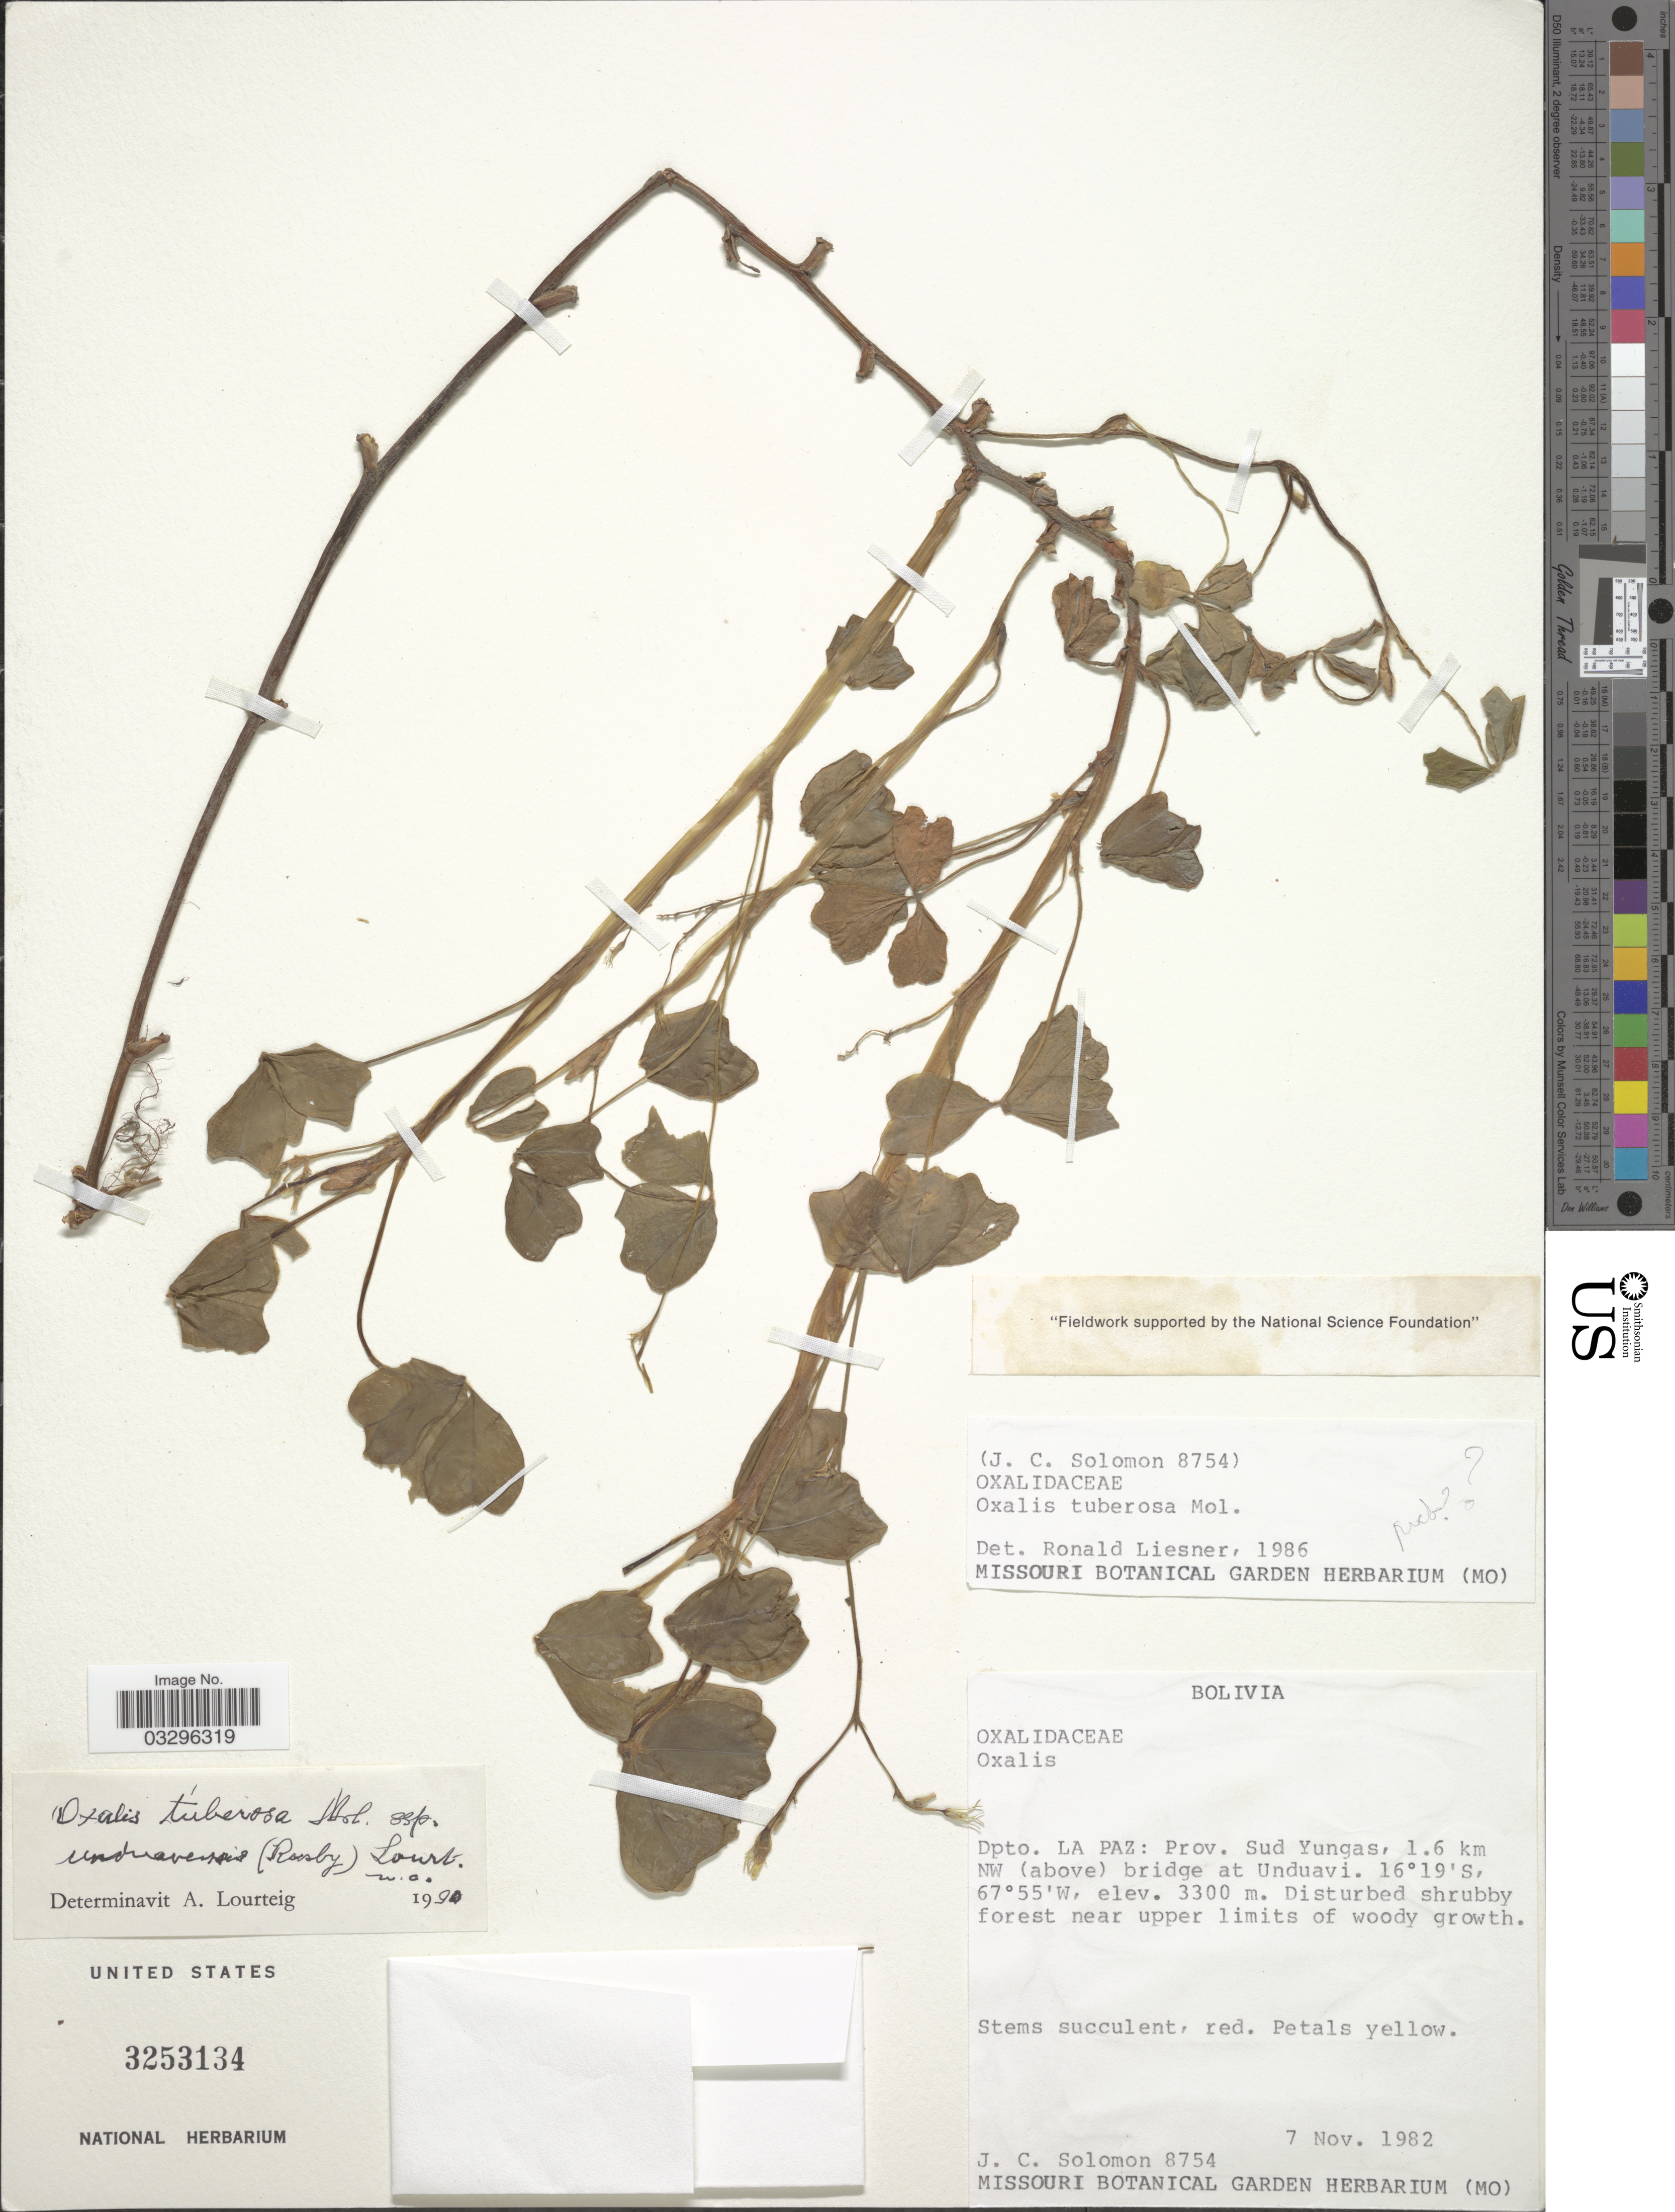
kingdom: Plantae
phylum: Tracheophyta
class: Magnoliopsida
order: Oxalidales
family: Oxalidaceae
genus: Oxalis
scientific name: Oxalis tuberosa var. unduavensis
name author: (Rusby) Lourteig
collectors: J. C. Solomon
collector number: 8754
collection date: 1982-11-07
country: Bolivia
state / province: La Paz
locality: Dpto. La Paz: Prov. Sud Yungas, 1.6 km NW (above) bridge at Unduavi.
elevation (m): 3300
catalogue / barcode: US 3253134